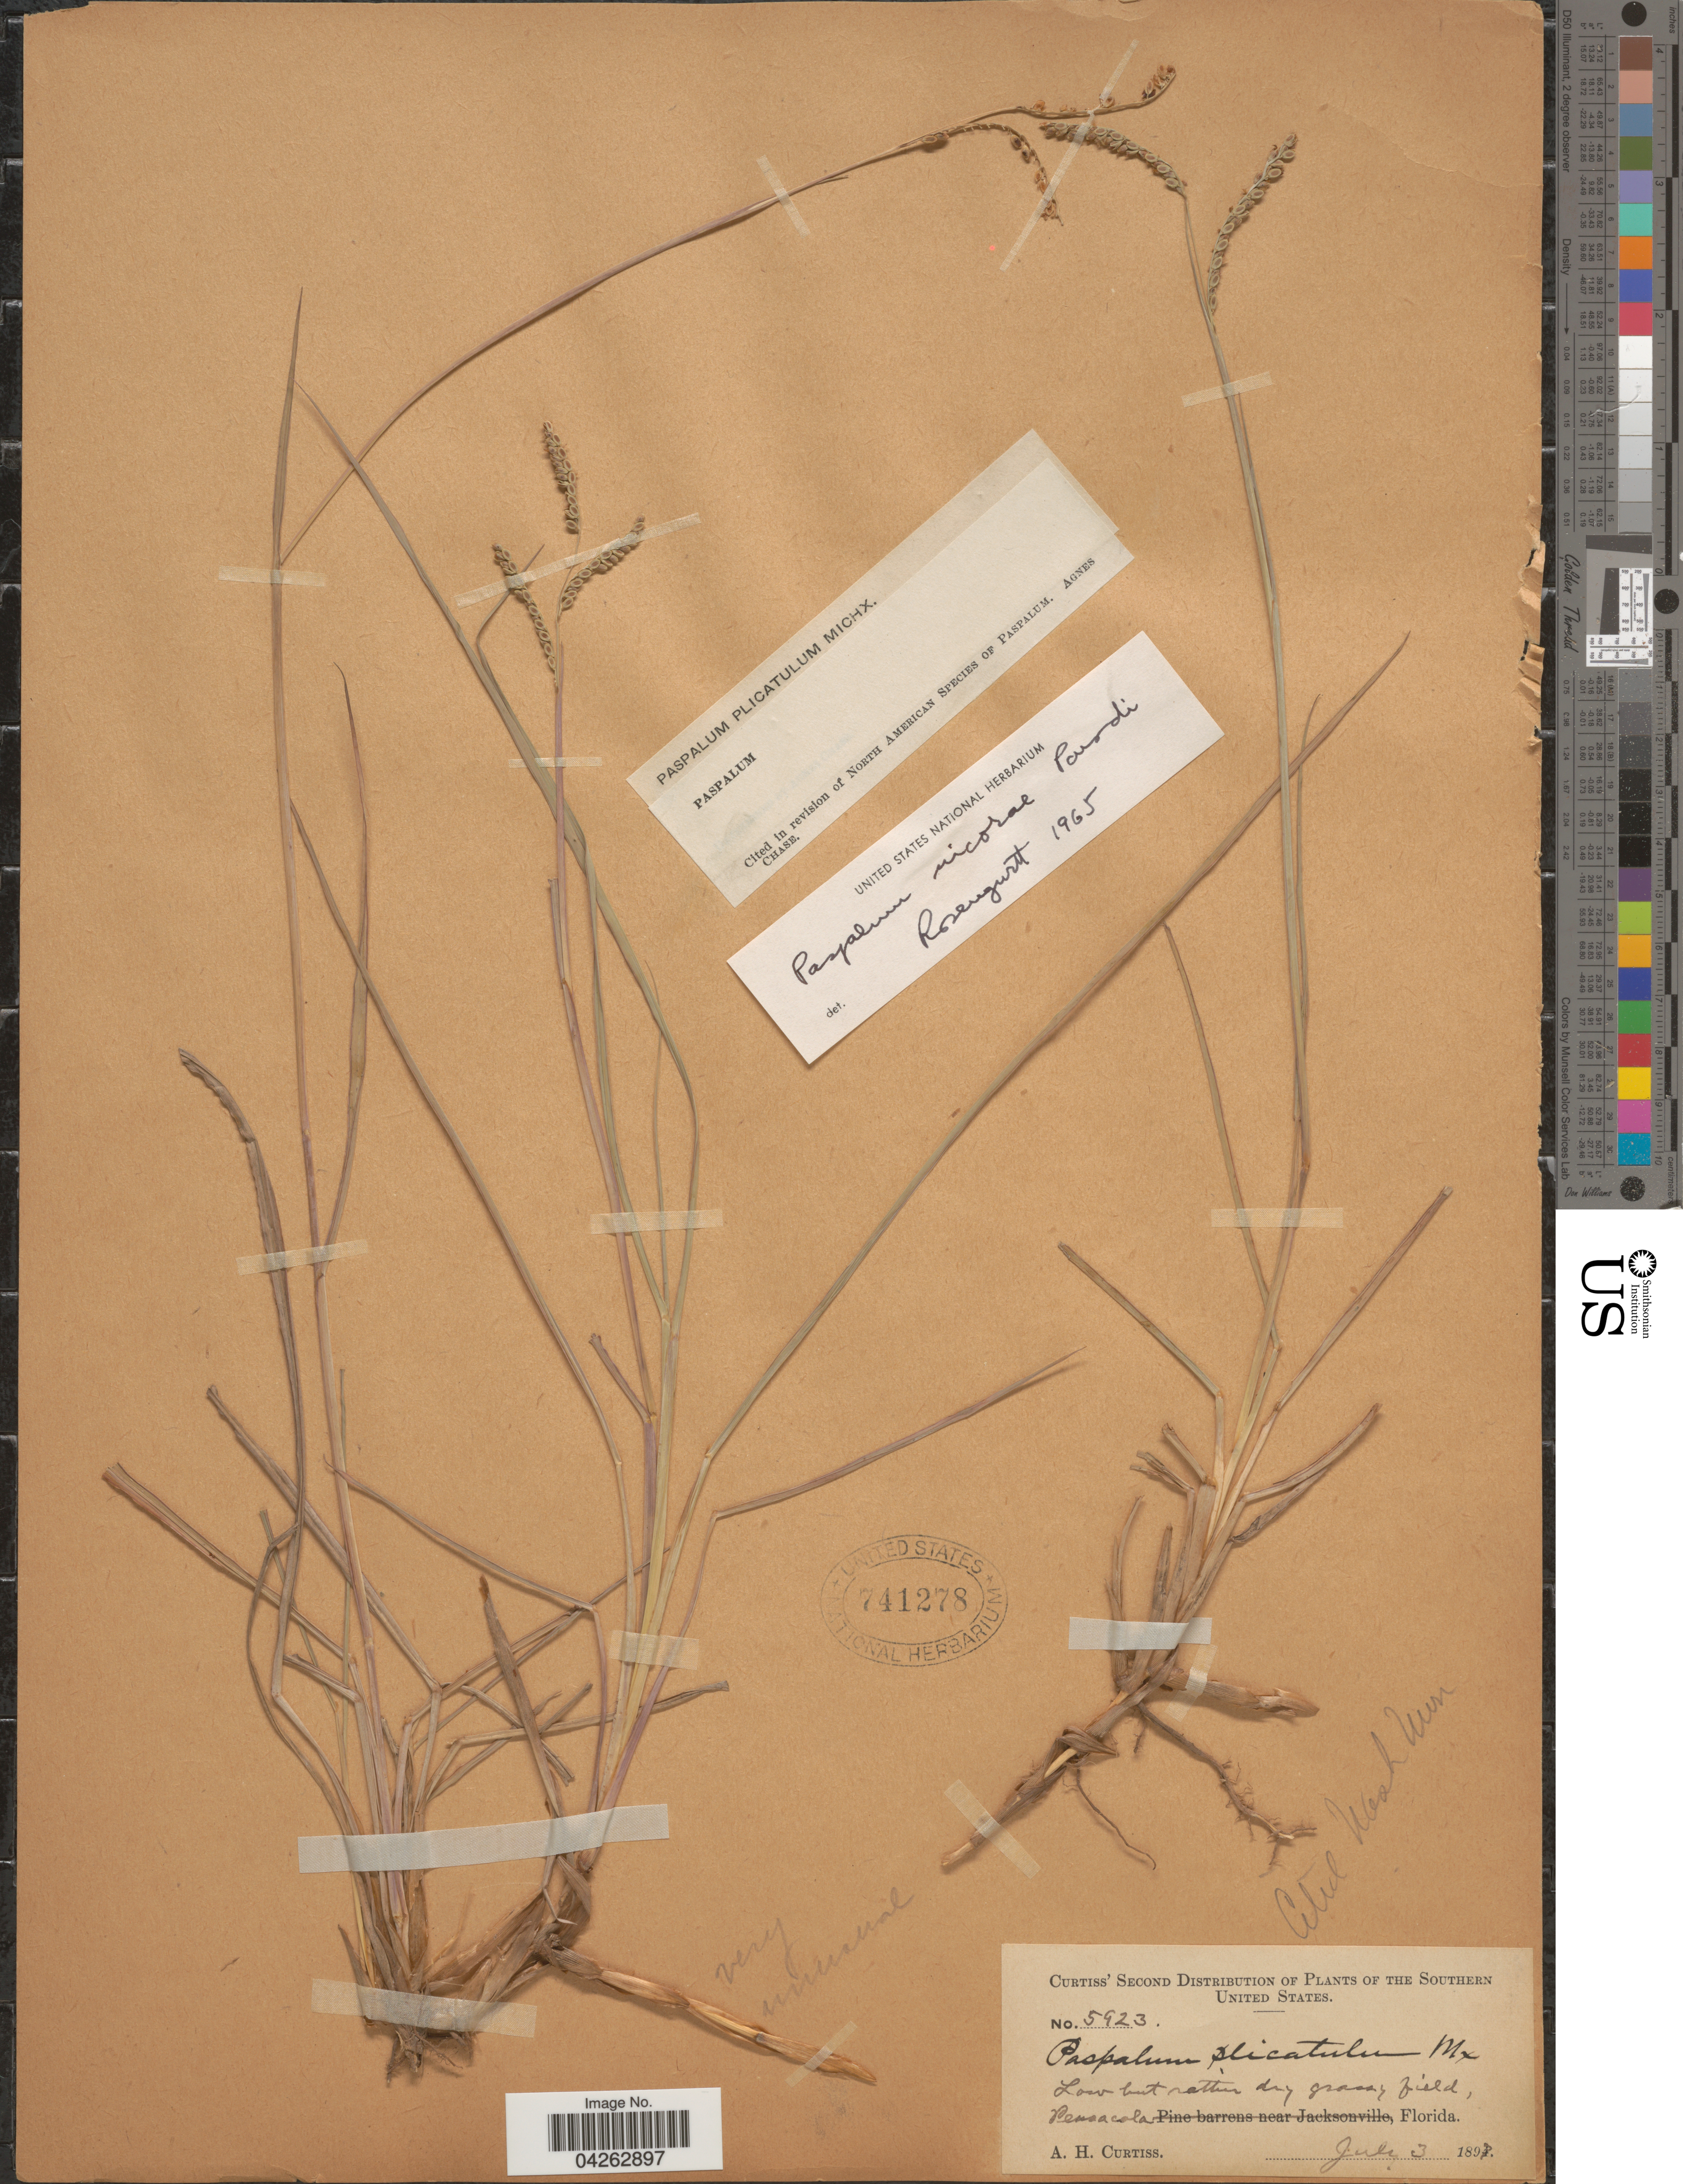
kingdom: Plantae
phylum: Tracheophyta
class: Liliopsida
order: Poales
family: Poaceae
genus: Paspalum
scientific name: Paspalum plicatulum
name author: Michx.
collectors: A. H. Curtiss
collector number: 5923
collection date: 1897-07-03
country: United States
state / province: Florida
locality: The Southern United States. Pensacola.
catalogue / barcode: US 741278